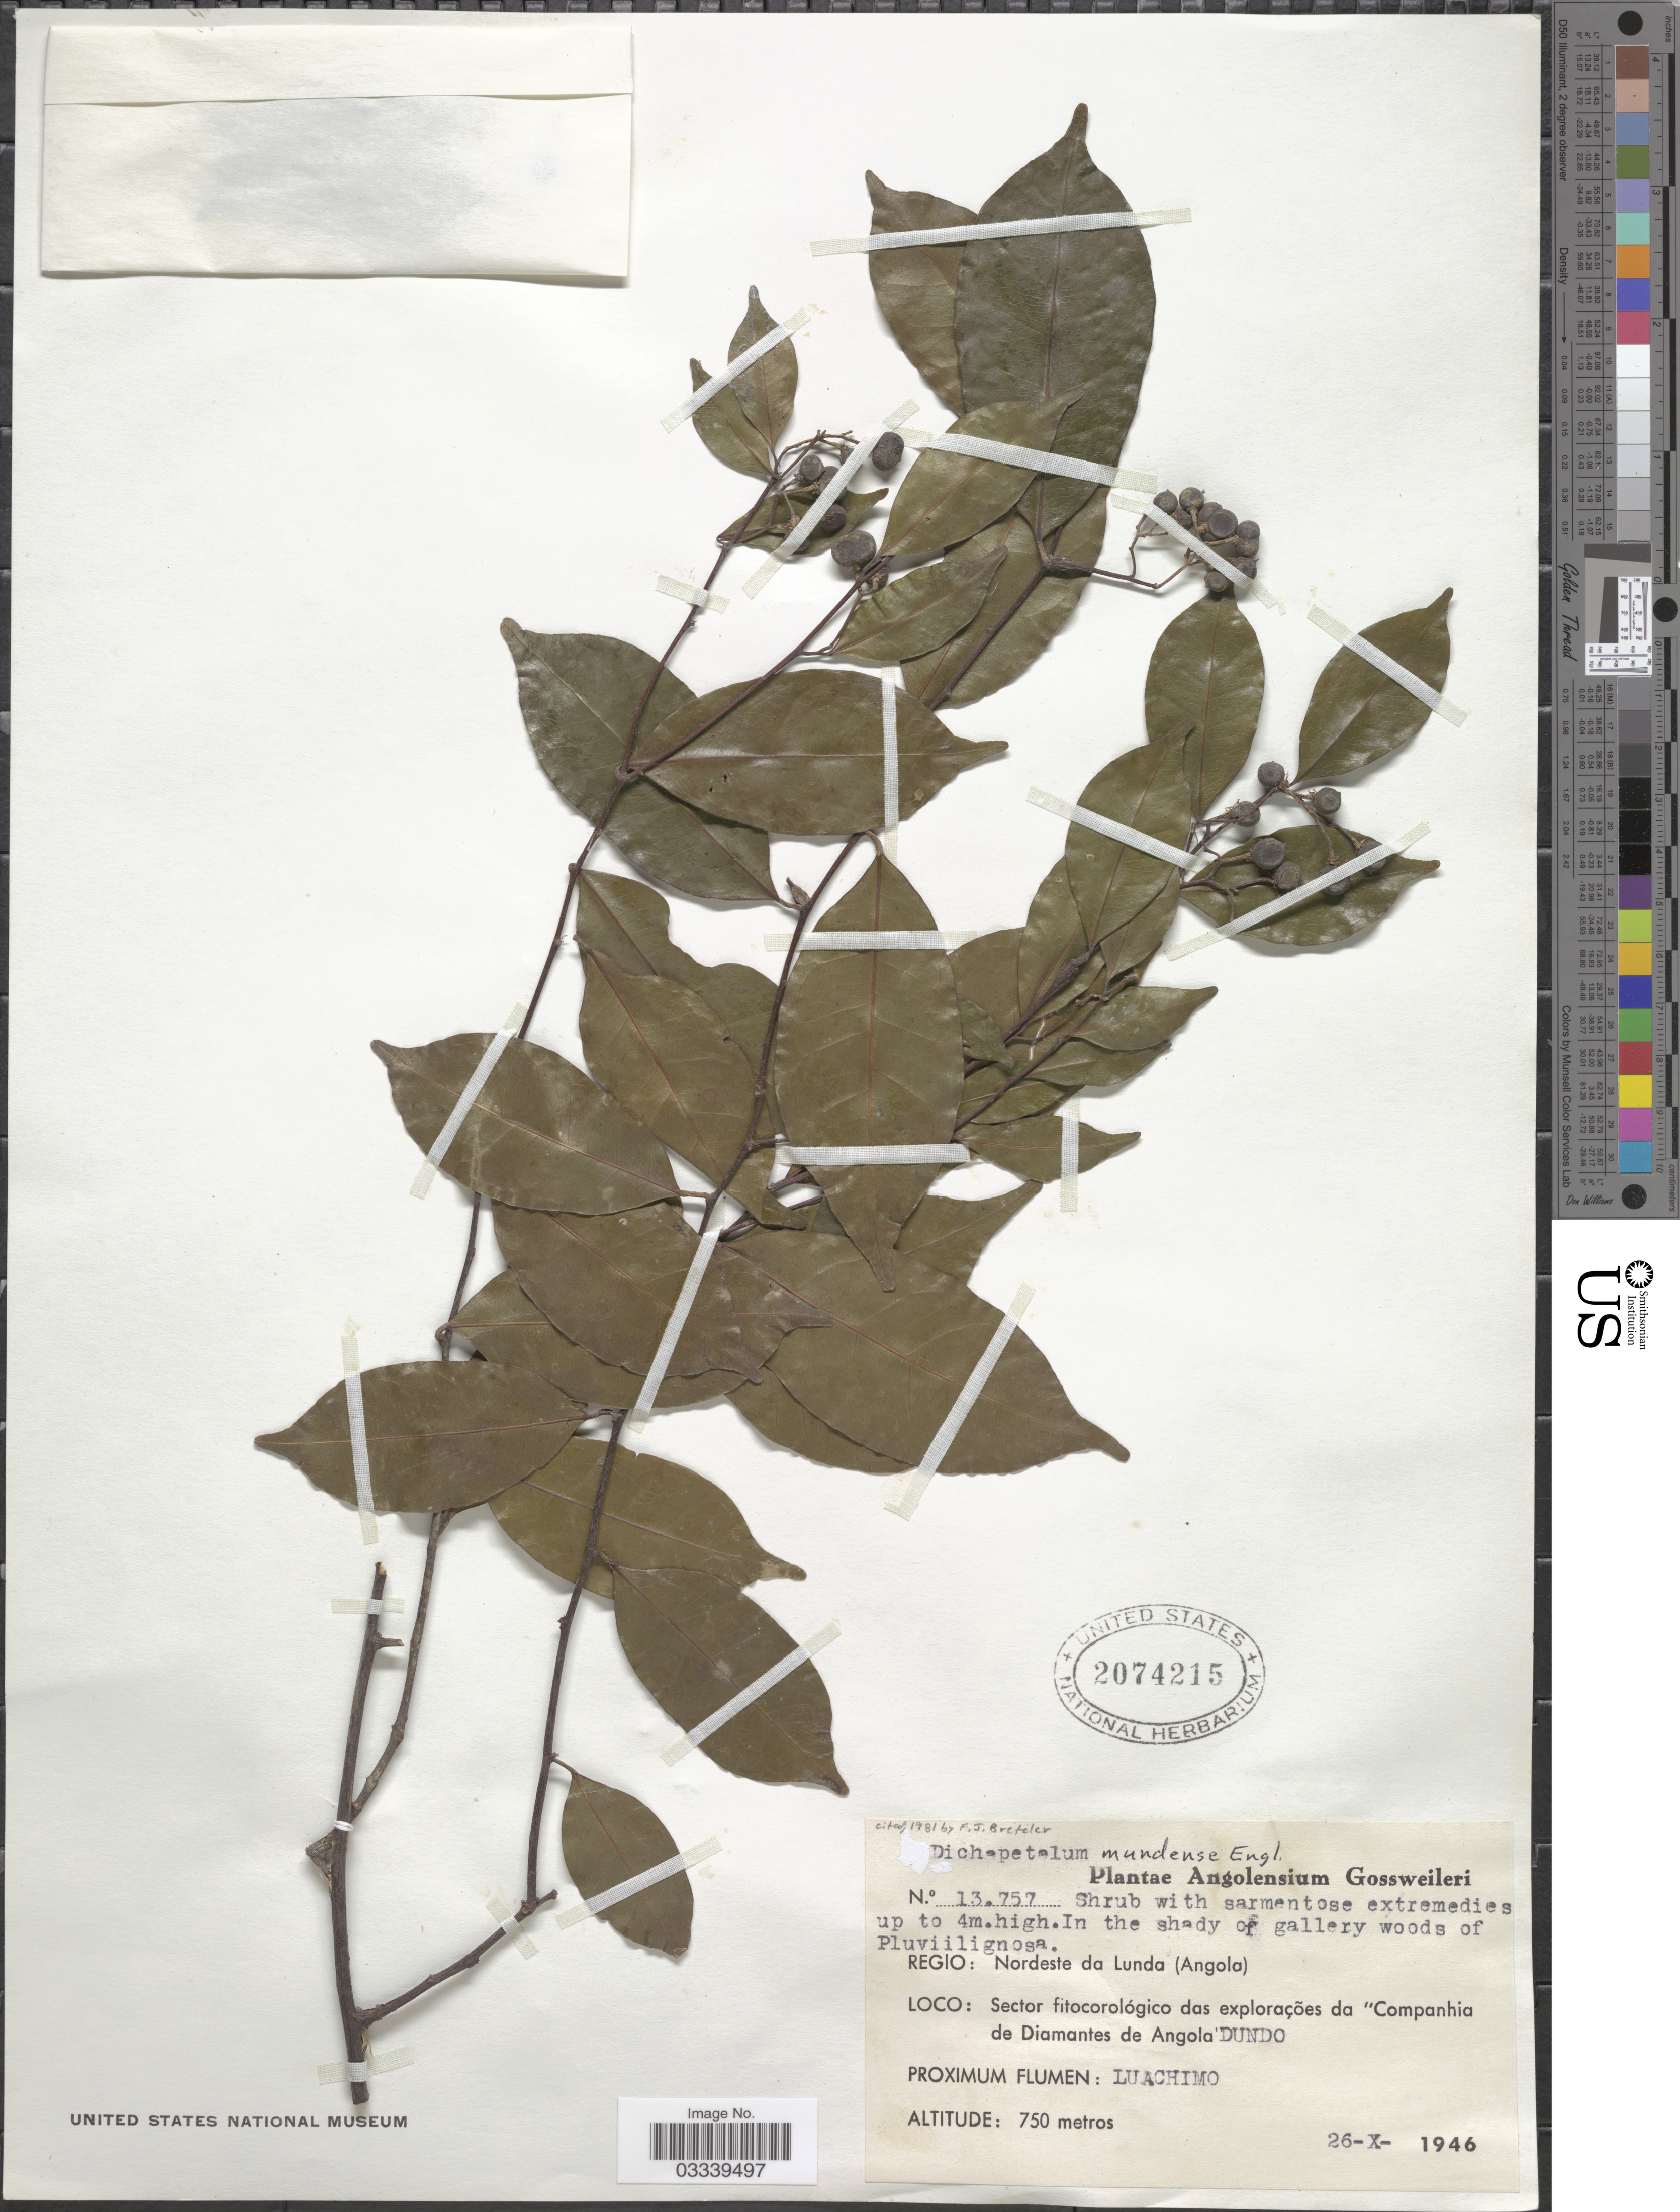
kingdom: Plantae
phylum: Tracheophyta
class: Magnoliopsida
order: Malpighiales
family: Dichapetalaceae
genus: Dichapetalum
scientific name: Dichapetalum mundense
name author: Engl.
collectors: -. Gossweiler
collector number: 13757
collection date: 1946-10-26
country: Angola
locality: Regio: Nordeste da Lunda. Sector fitocorológico das explorações da "Companhia de Diamantes de Angola" Dundo. Proximum Flumen: Luachimo.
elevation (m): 750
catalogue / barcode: US 2074215